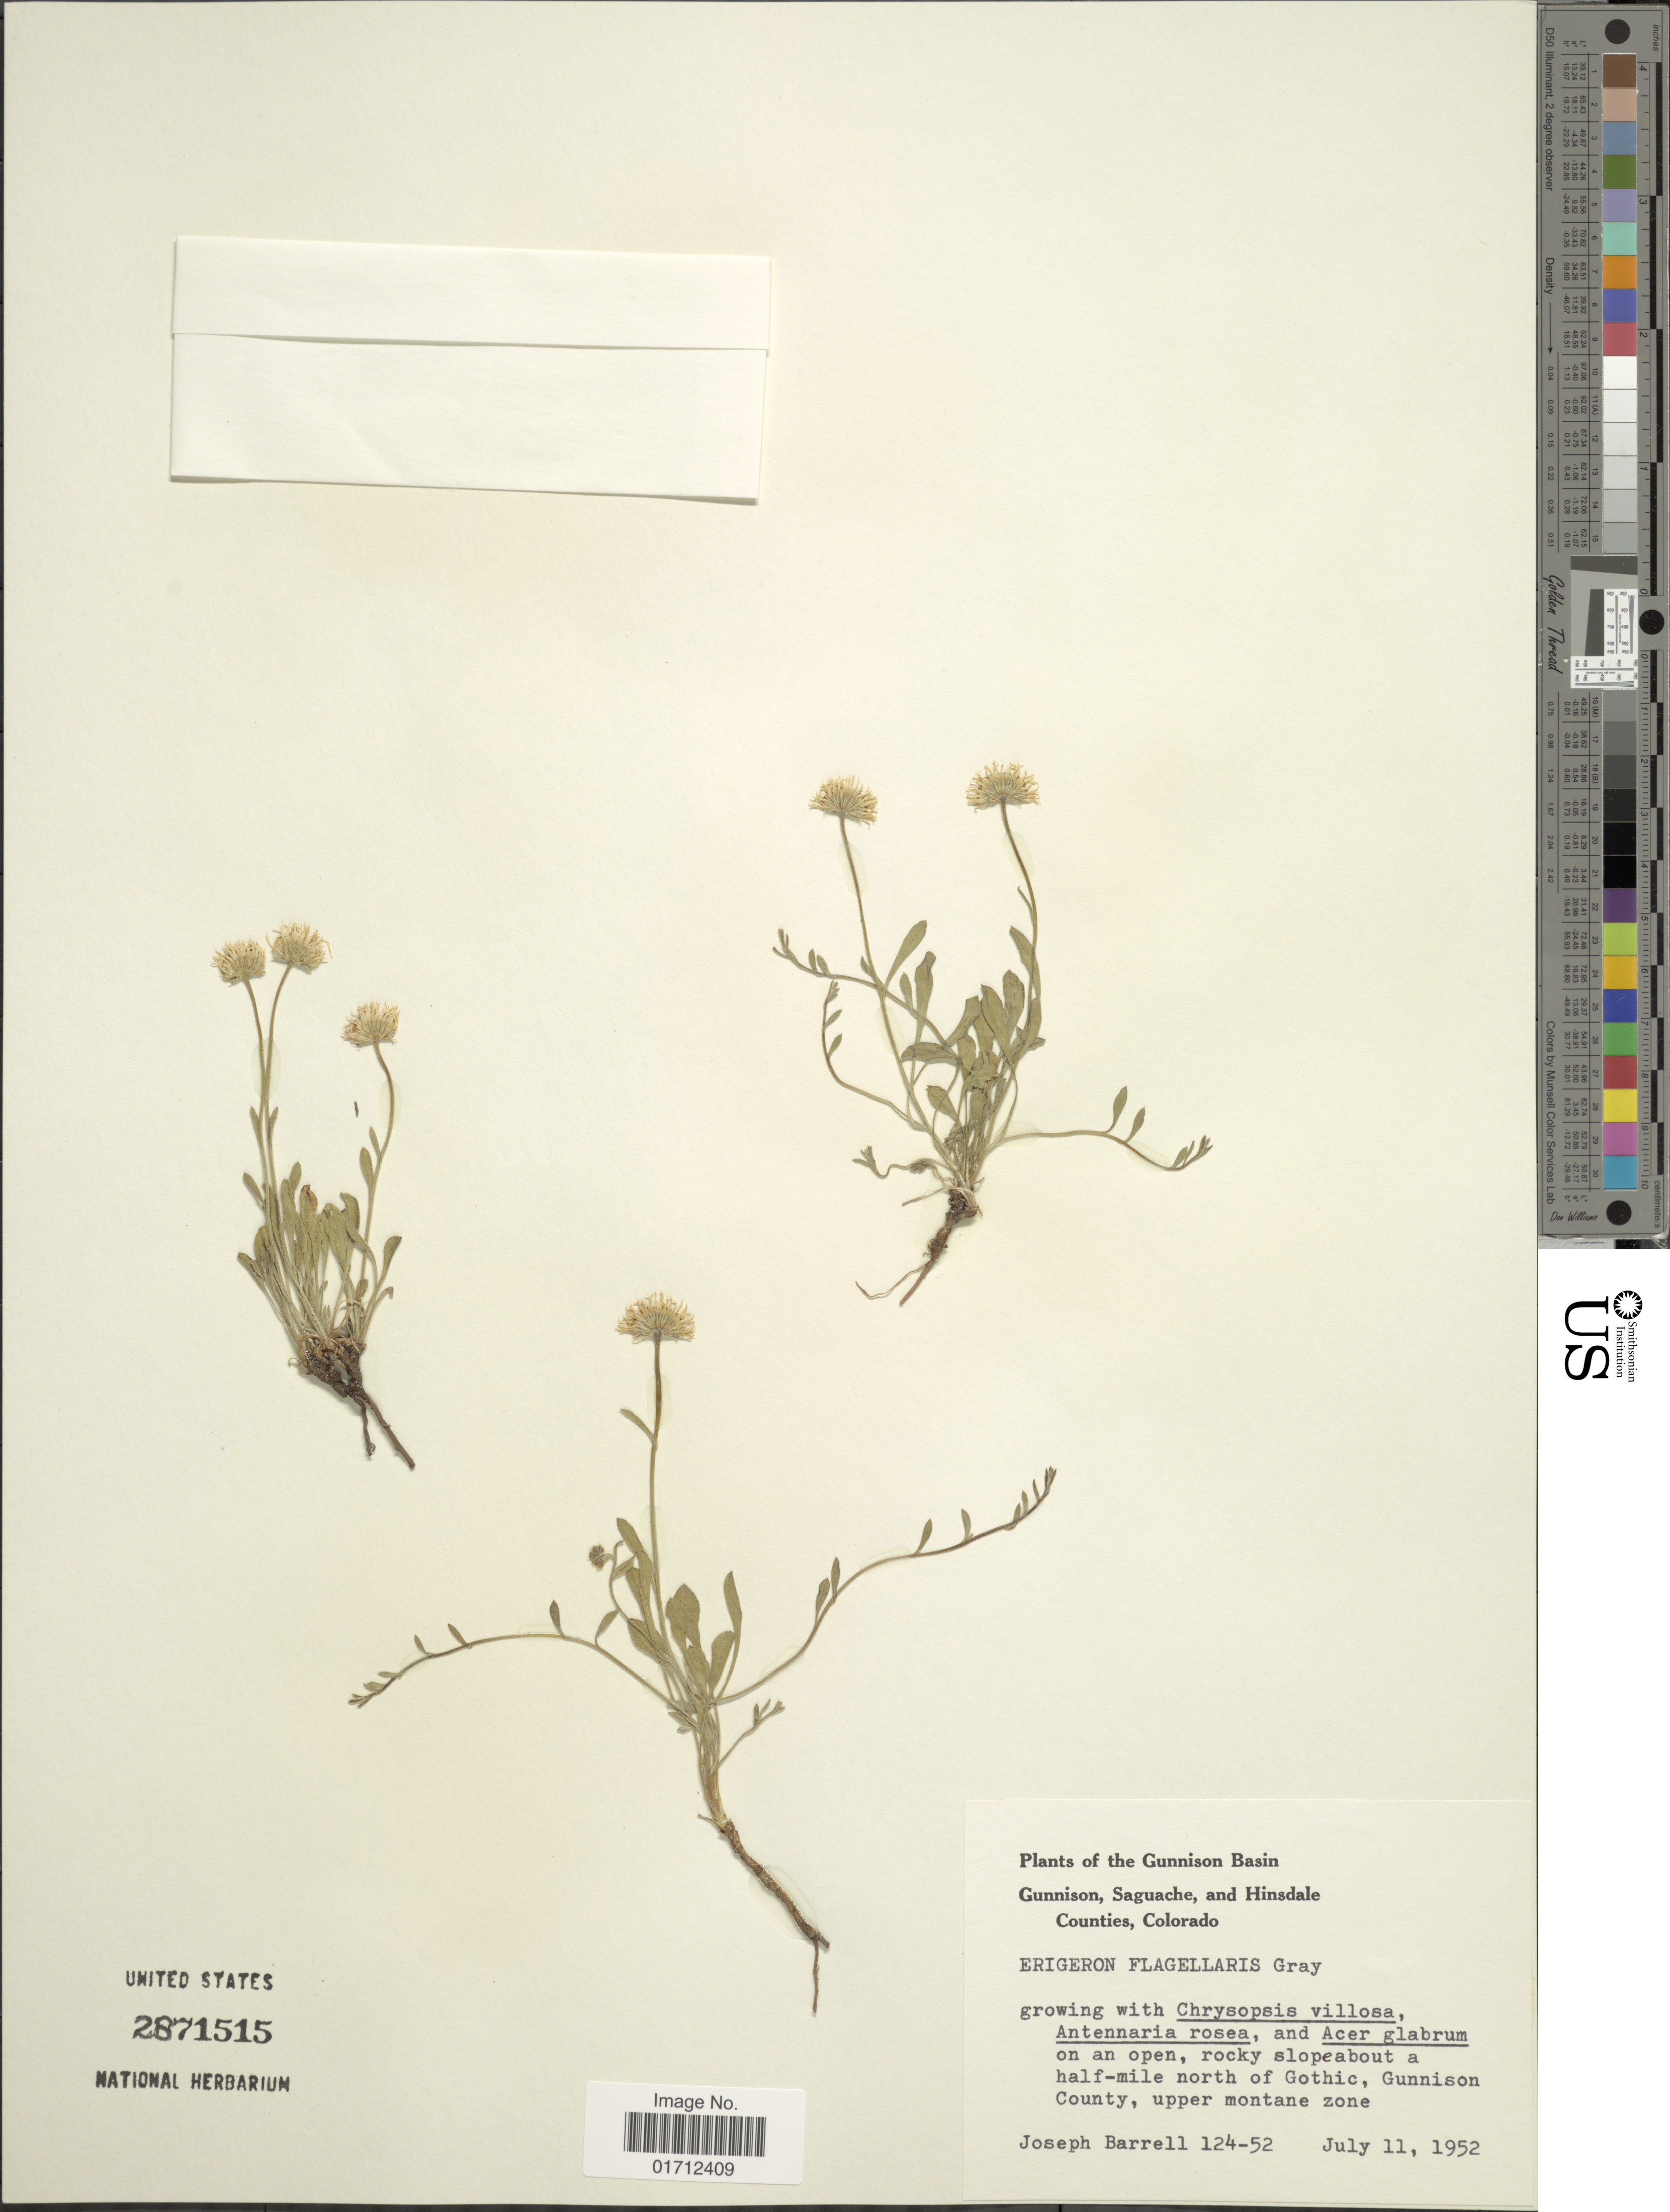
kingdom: Plantae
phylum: Tracheophyta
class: Magnoliopsida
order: Asterales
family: Asteraceae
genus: Erigeron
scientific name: Erigeron flagellaris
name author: A. Gray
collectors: J. Barrell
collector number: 124-52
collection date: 1952-07-11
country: United States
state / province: Colorado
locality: The Gunnison Basin Gunnison, Saguache, and Hinsdale Counties,a half-miles north of Gothic, Gunnison County, upper montane zone.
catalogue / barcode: US 2871515